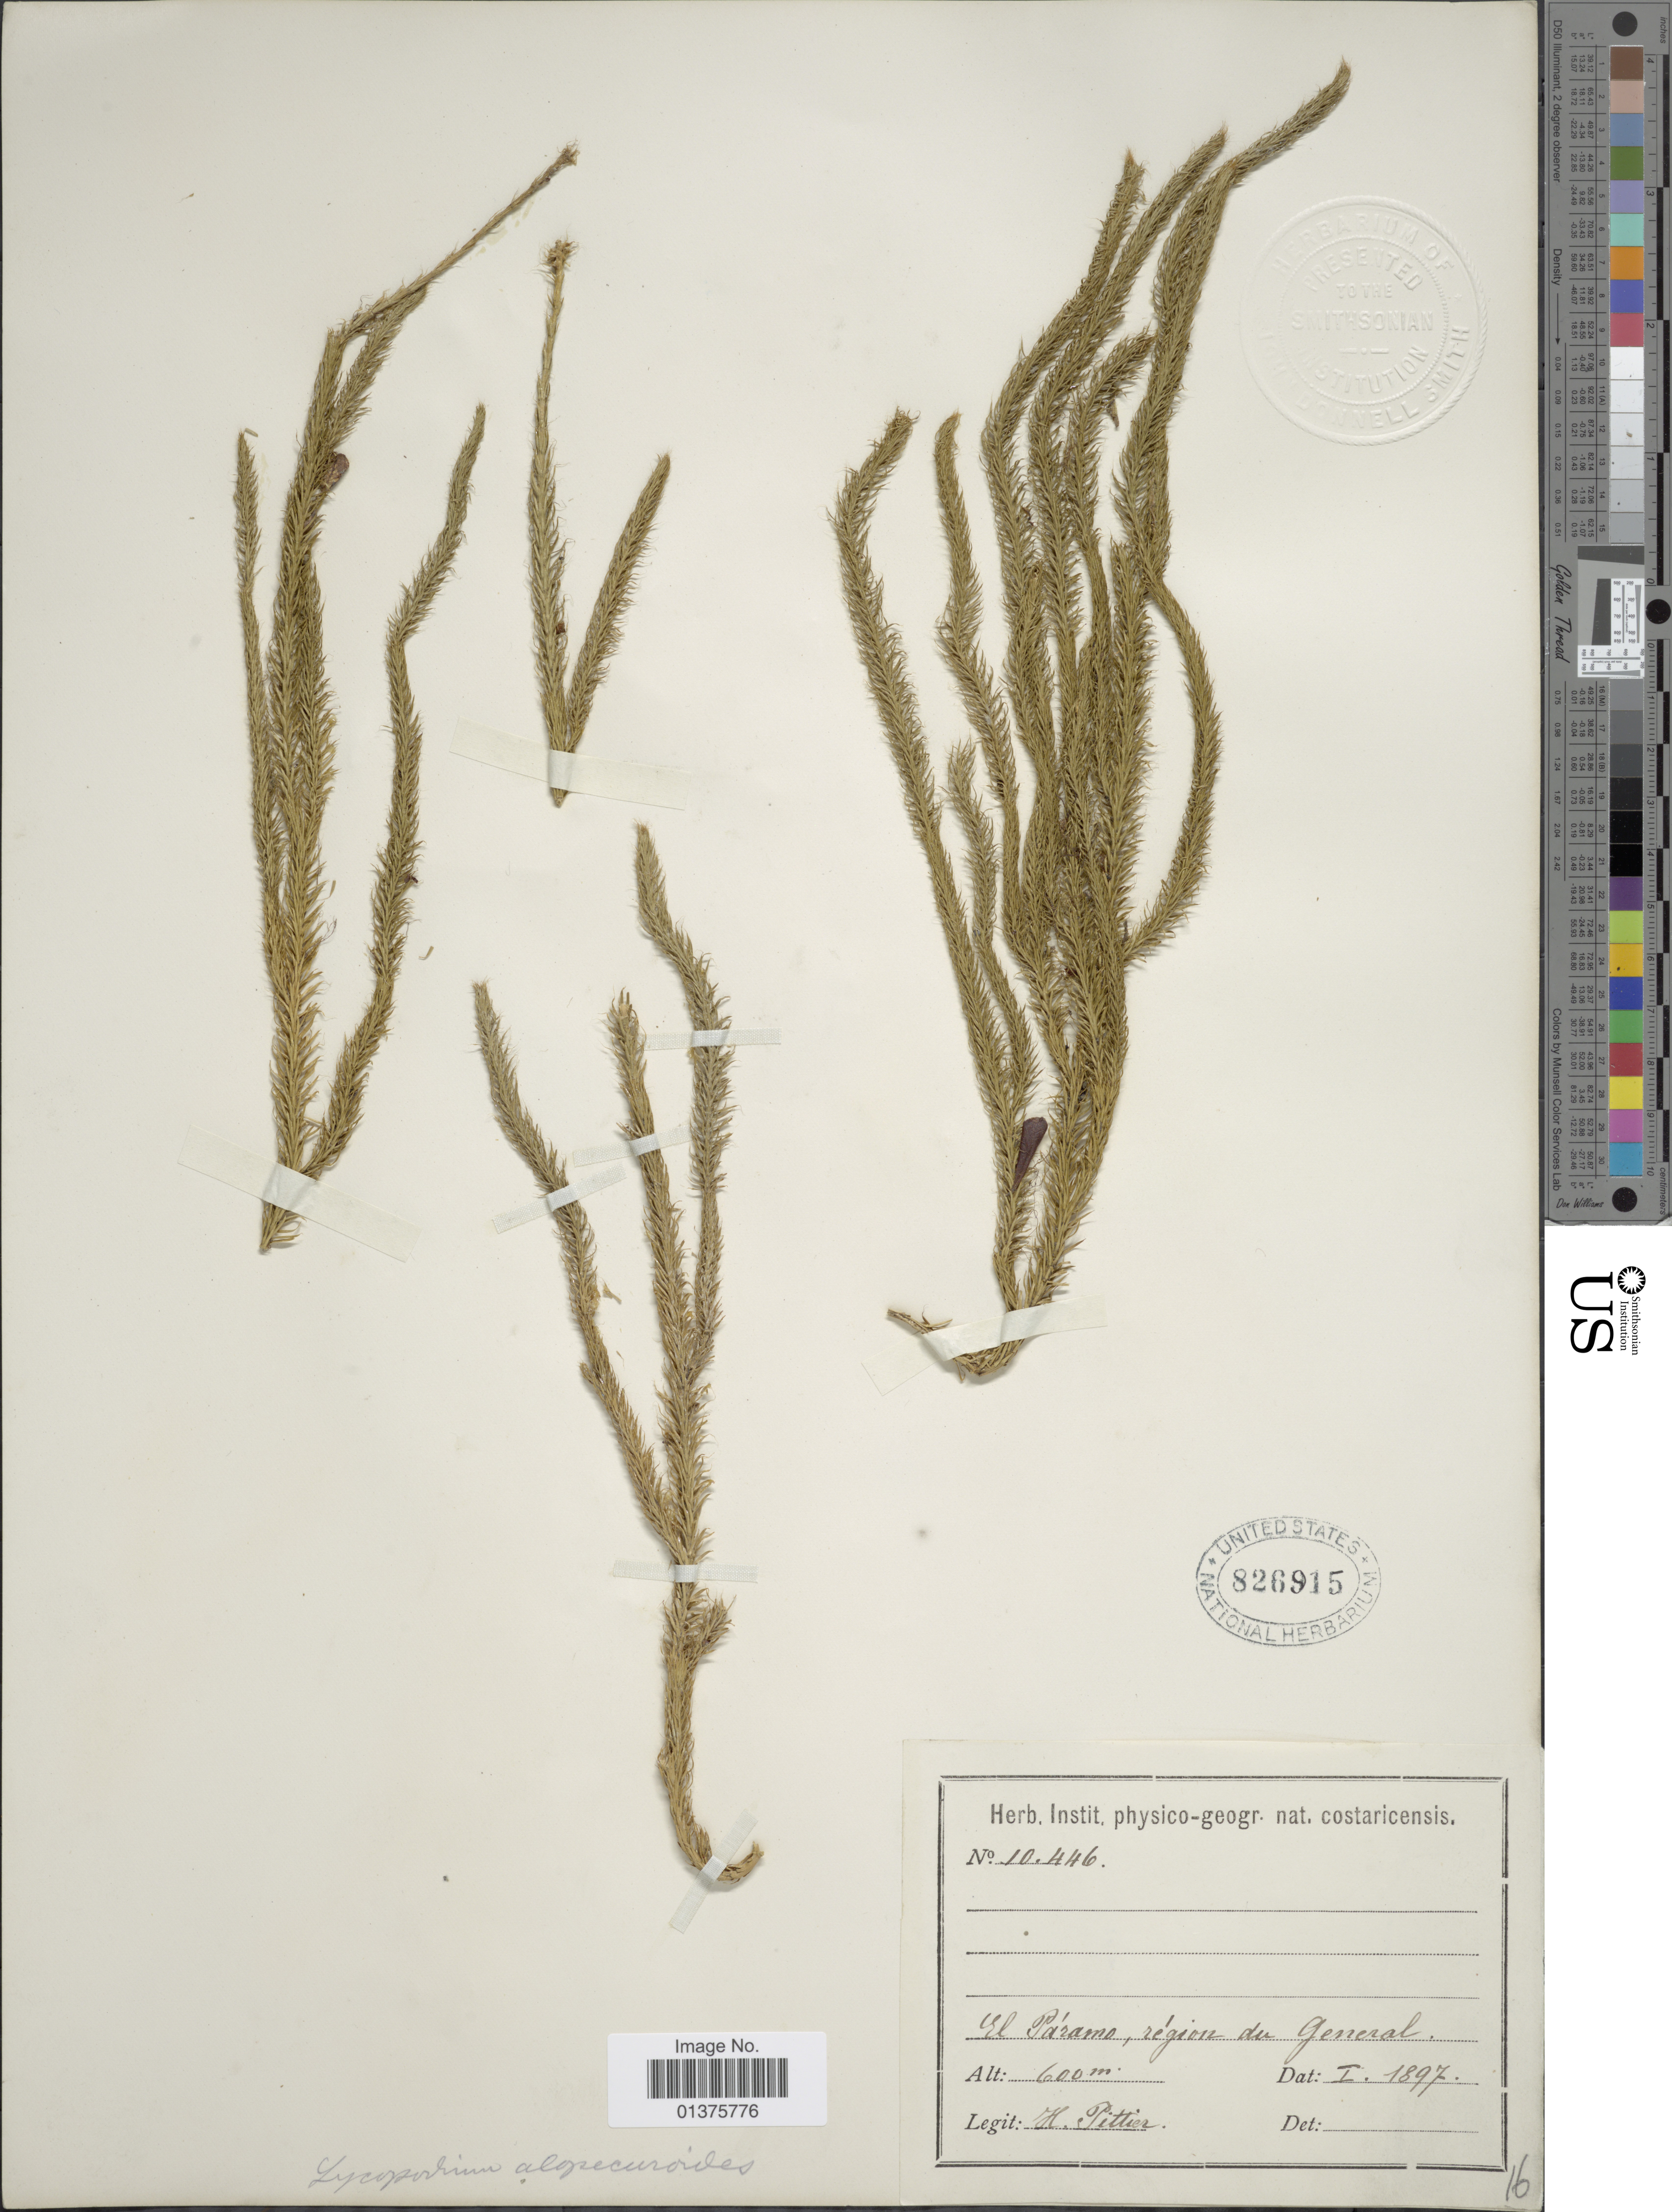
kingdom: Plantae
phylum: Tracheophyta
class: Lycopodiopsida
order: Lycopodiales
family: Lycopodiaceae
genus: Lycopodium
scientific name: Lycopodium clavatum var. aristatum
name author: (Humb. & Bonpl. ex Willd.) Spring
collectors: H. F. Pittier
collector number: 10446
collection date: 1897-01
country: Costa Rica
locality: El Paramo, region du general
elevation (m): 600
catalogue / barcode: US 826915